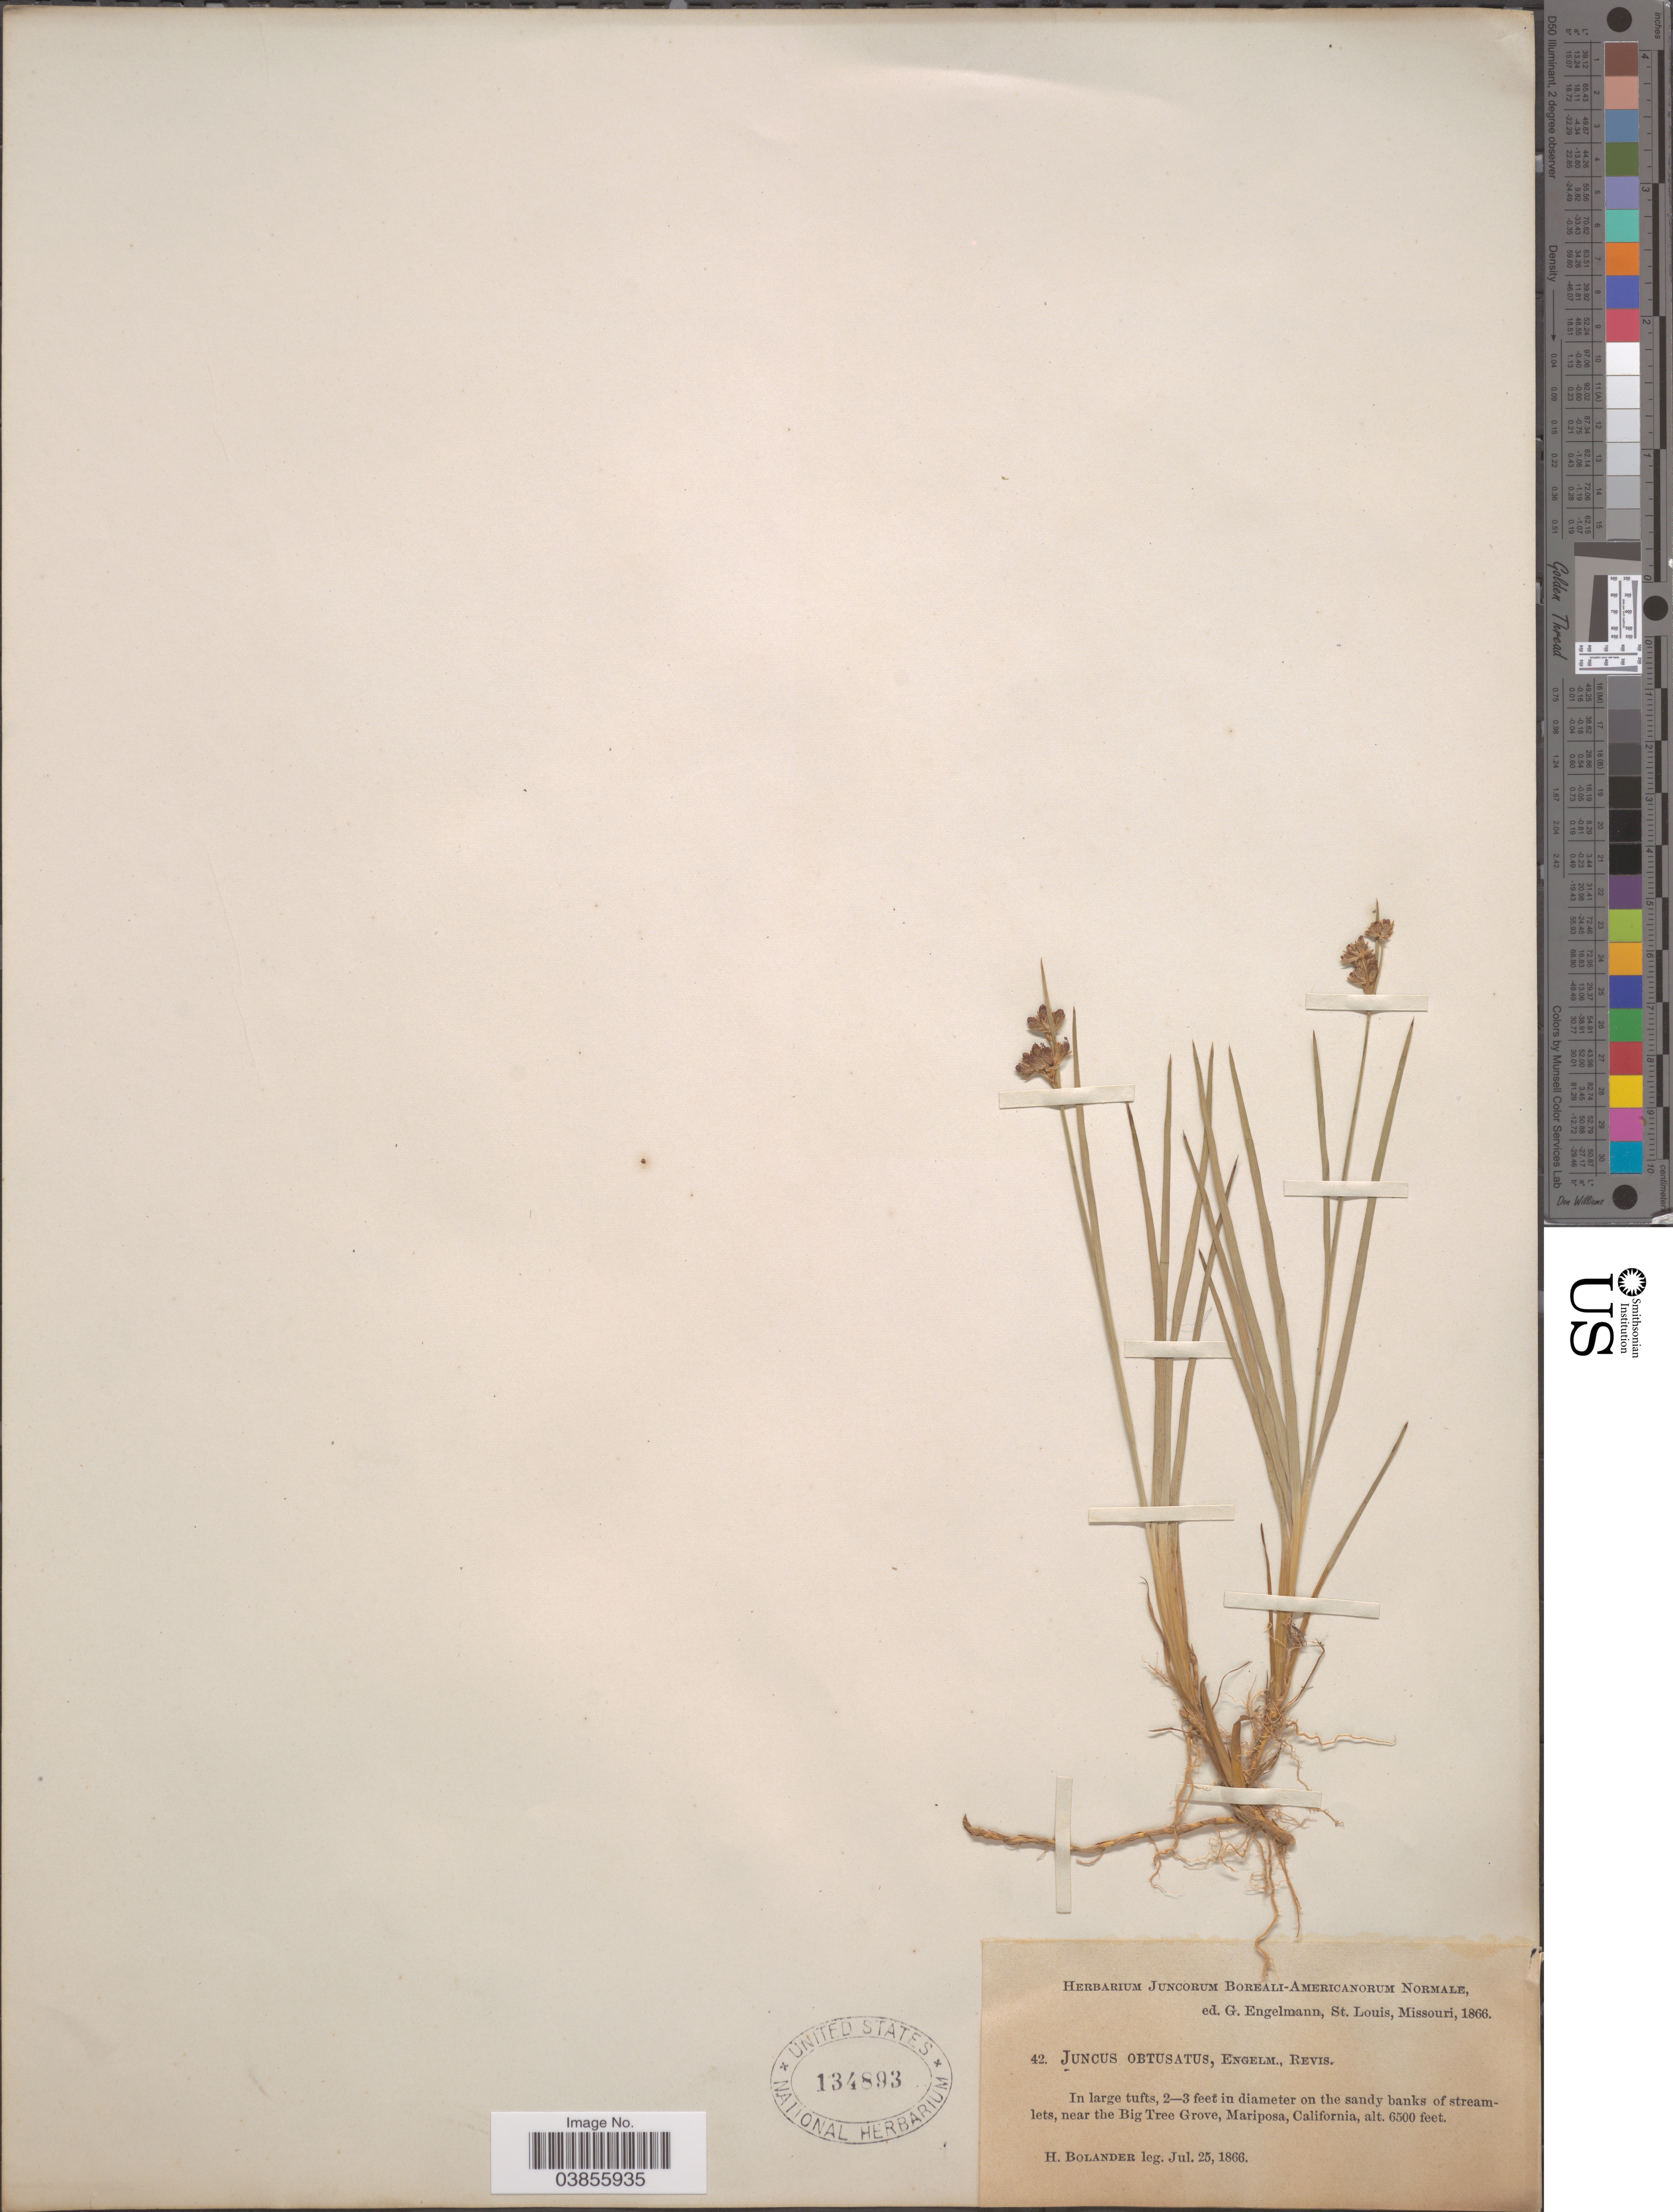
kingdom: Plantae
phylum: Tracheophyta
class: Liliopsida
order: Poales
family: Juncaceae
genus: Juncus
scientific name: Juncus obtusatus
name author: Kit. ex Schult.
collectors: H. Bolander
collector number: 42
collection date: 1866-07-25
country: United States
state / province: California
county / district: Mariposa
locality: Near the Big Tree Grove, Mariposa.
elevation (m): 1981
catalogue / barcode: US 134893